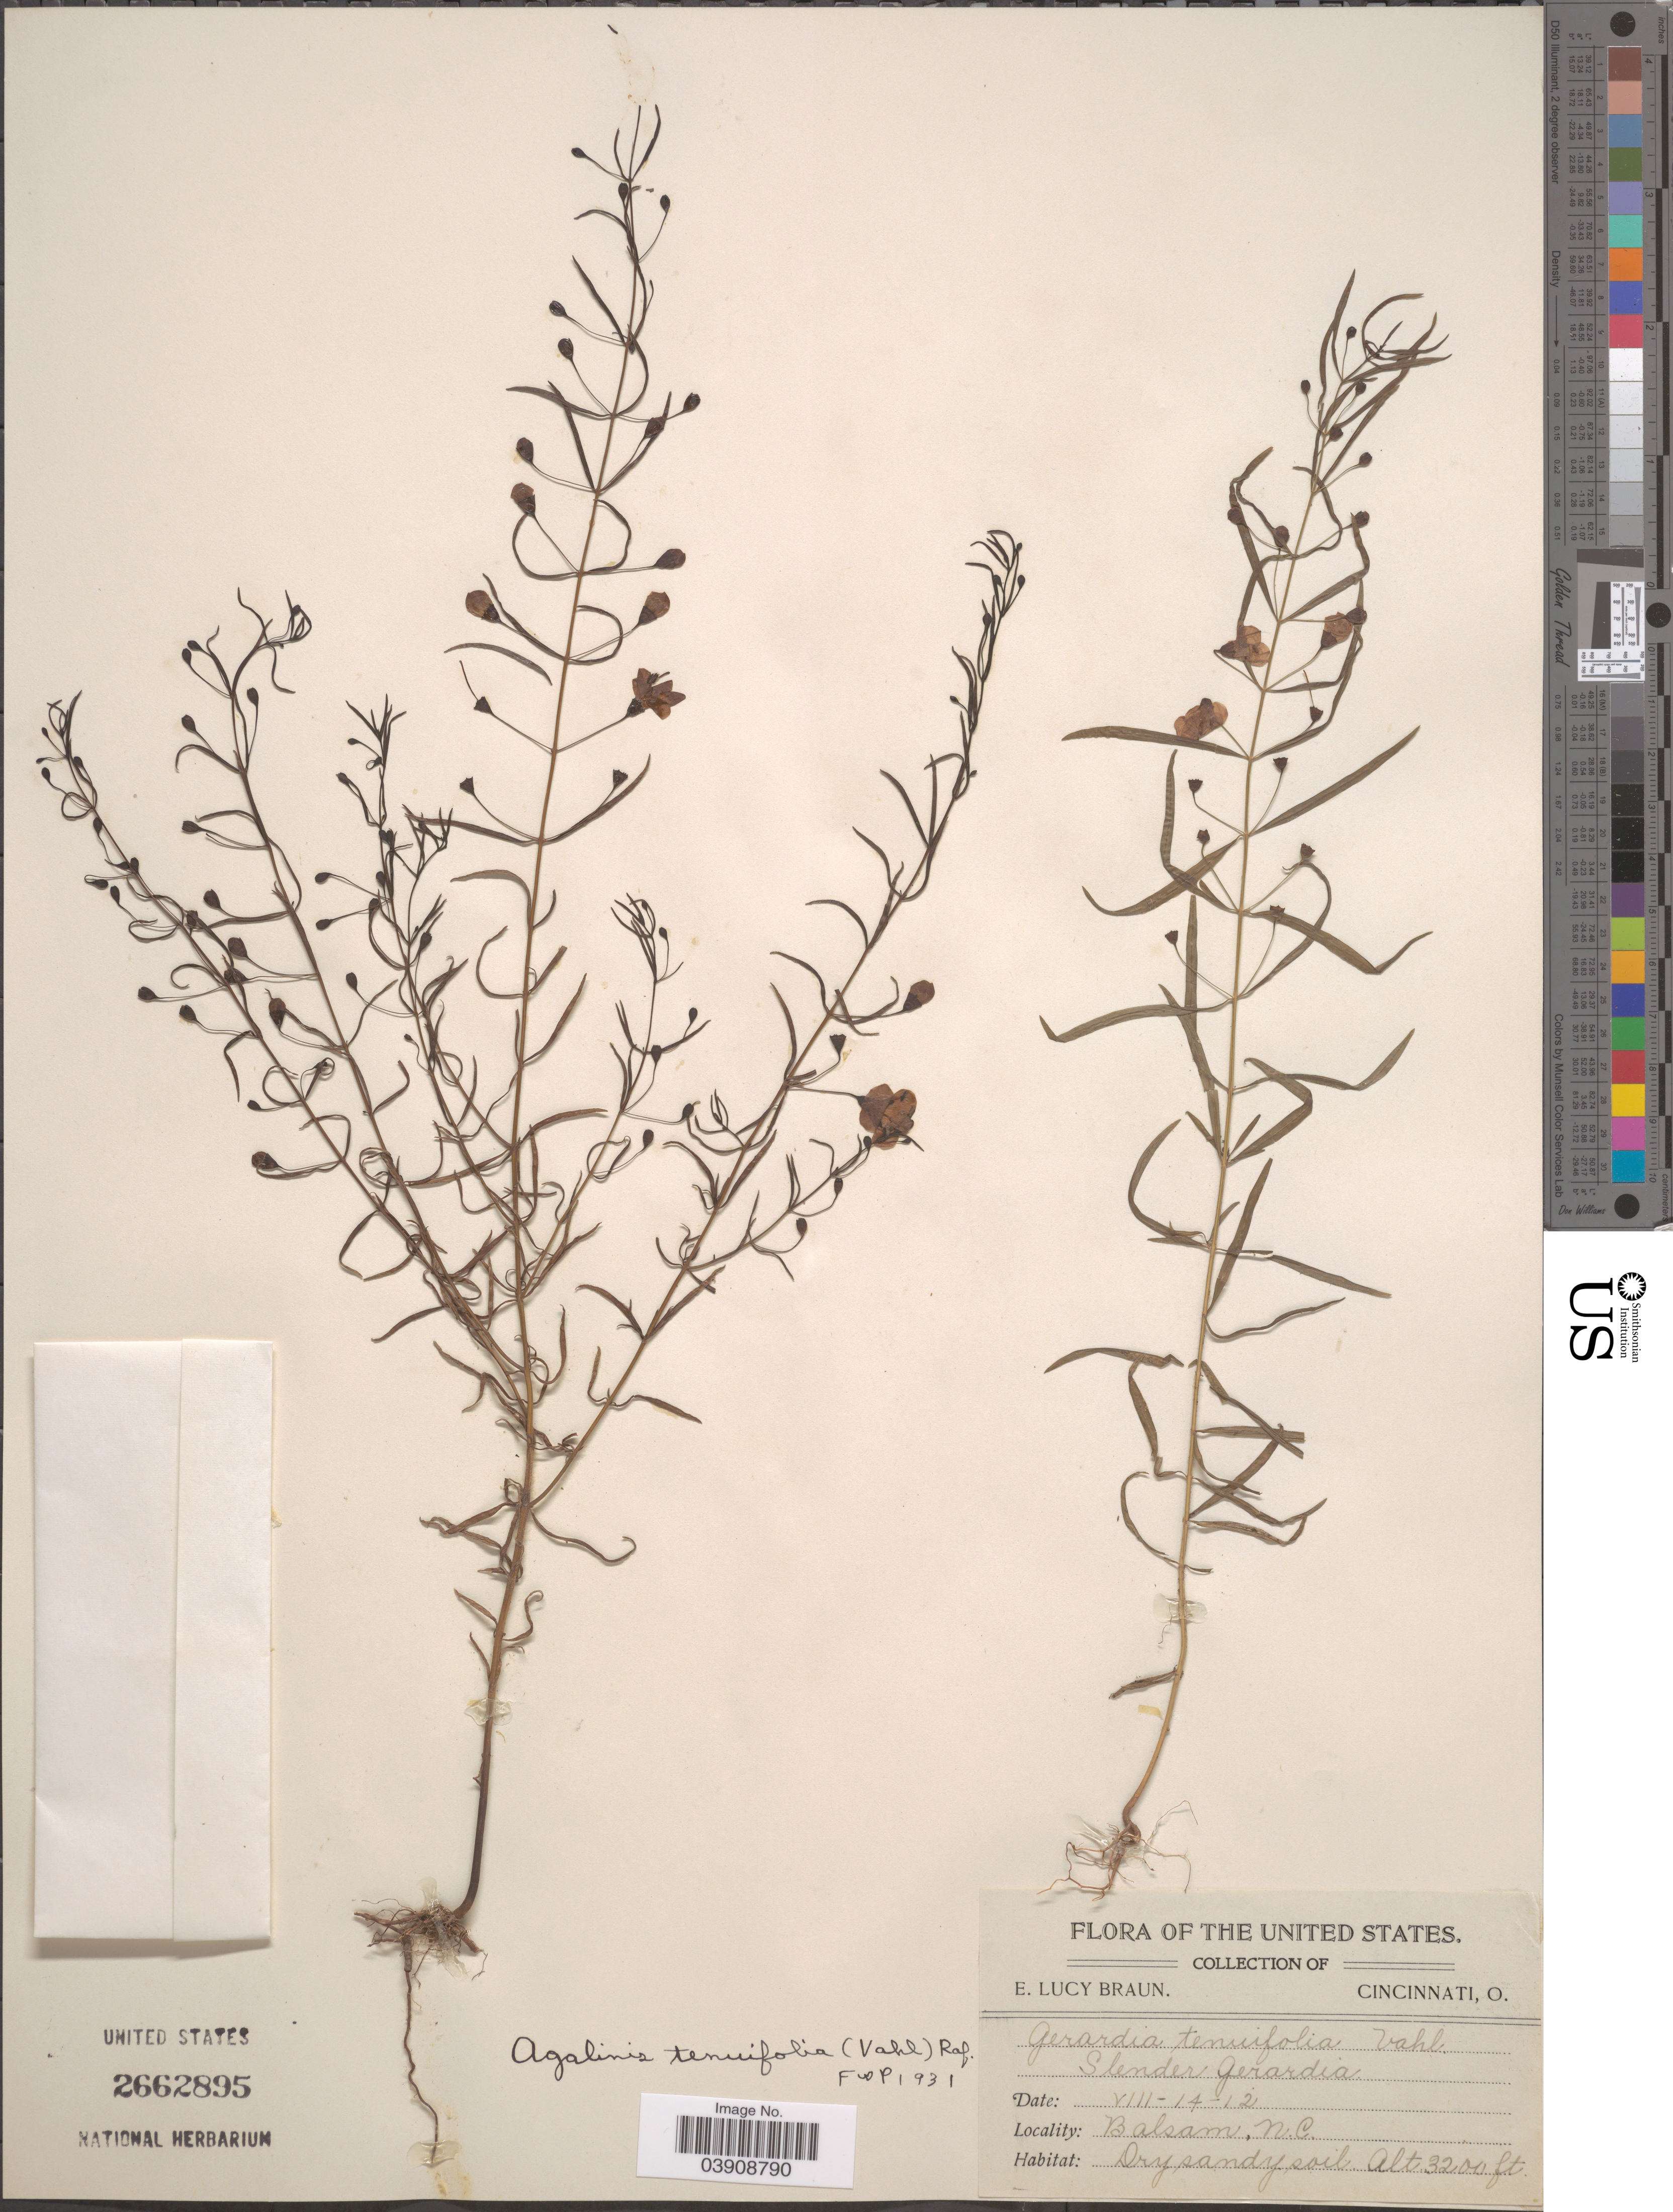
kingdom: Plantae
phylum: Tracheophyta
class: Magnoliopsida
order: Lamiales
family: Orobanchaceae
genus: Agalinis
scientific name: Agalinis tenuifolia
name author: (Vahl) Raf.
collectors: E. L. Braun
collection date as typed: Transcribed d/m/y: 14/8/12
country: United States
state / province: North Carolina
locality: Balsam.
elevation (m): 975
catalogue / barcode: US 2662895